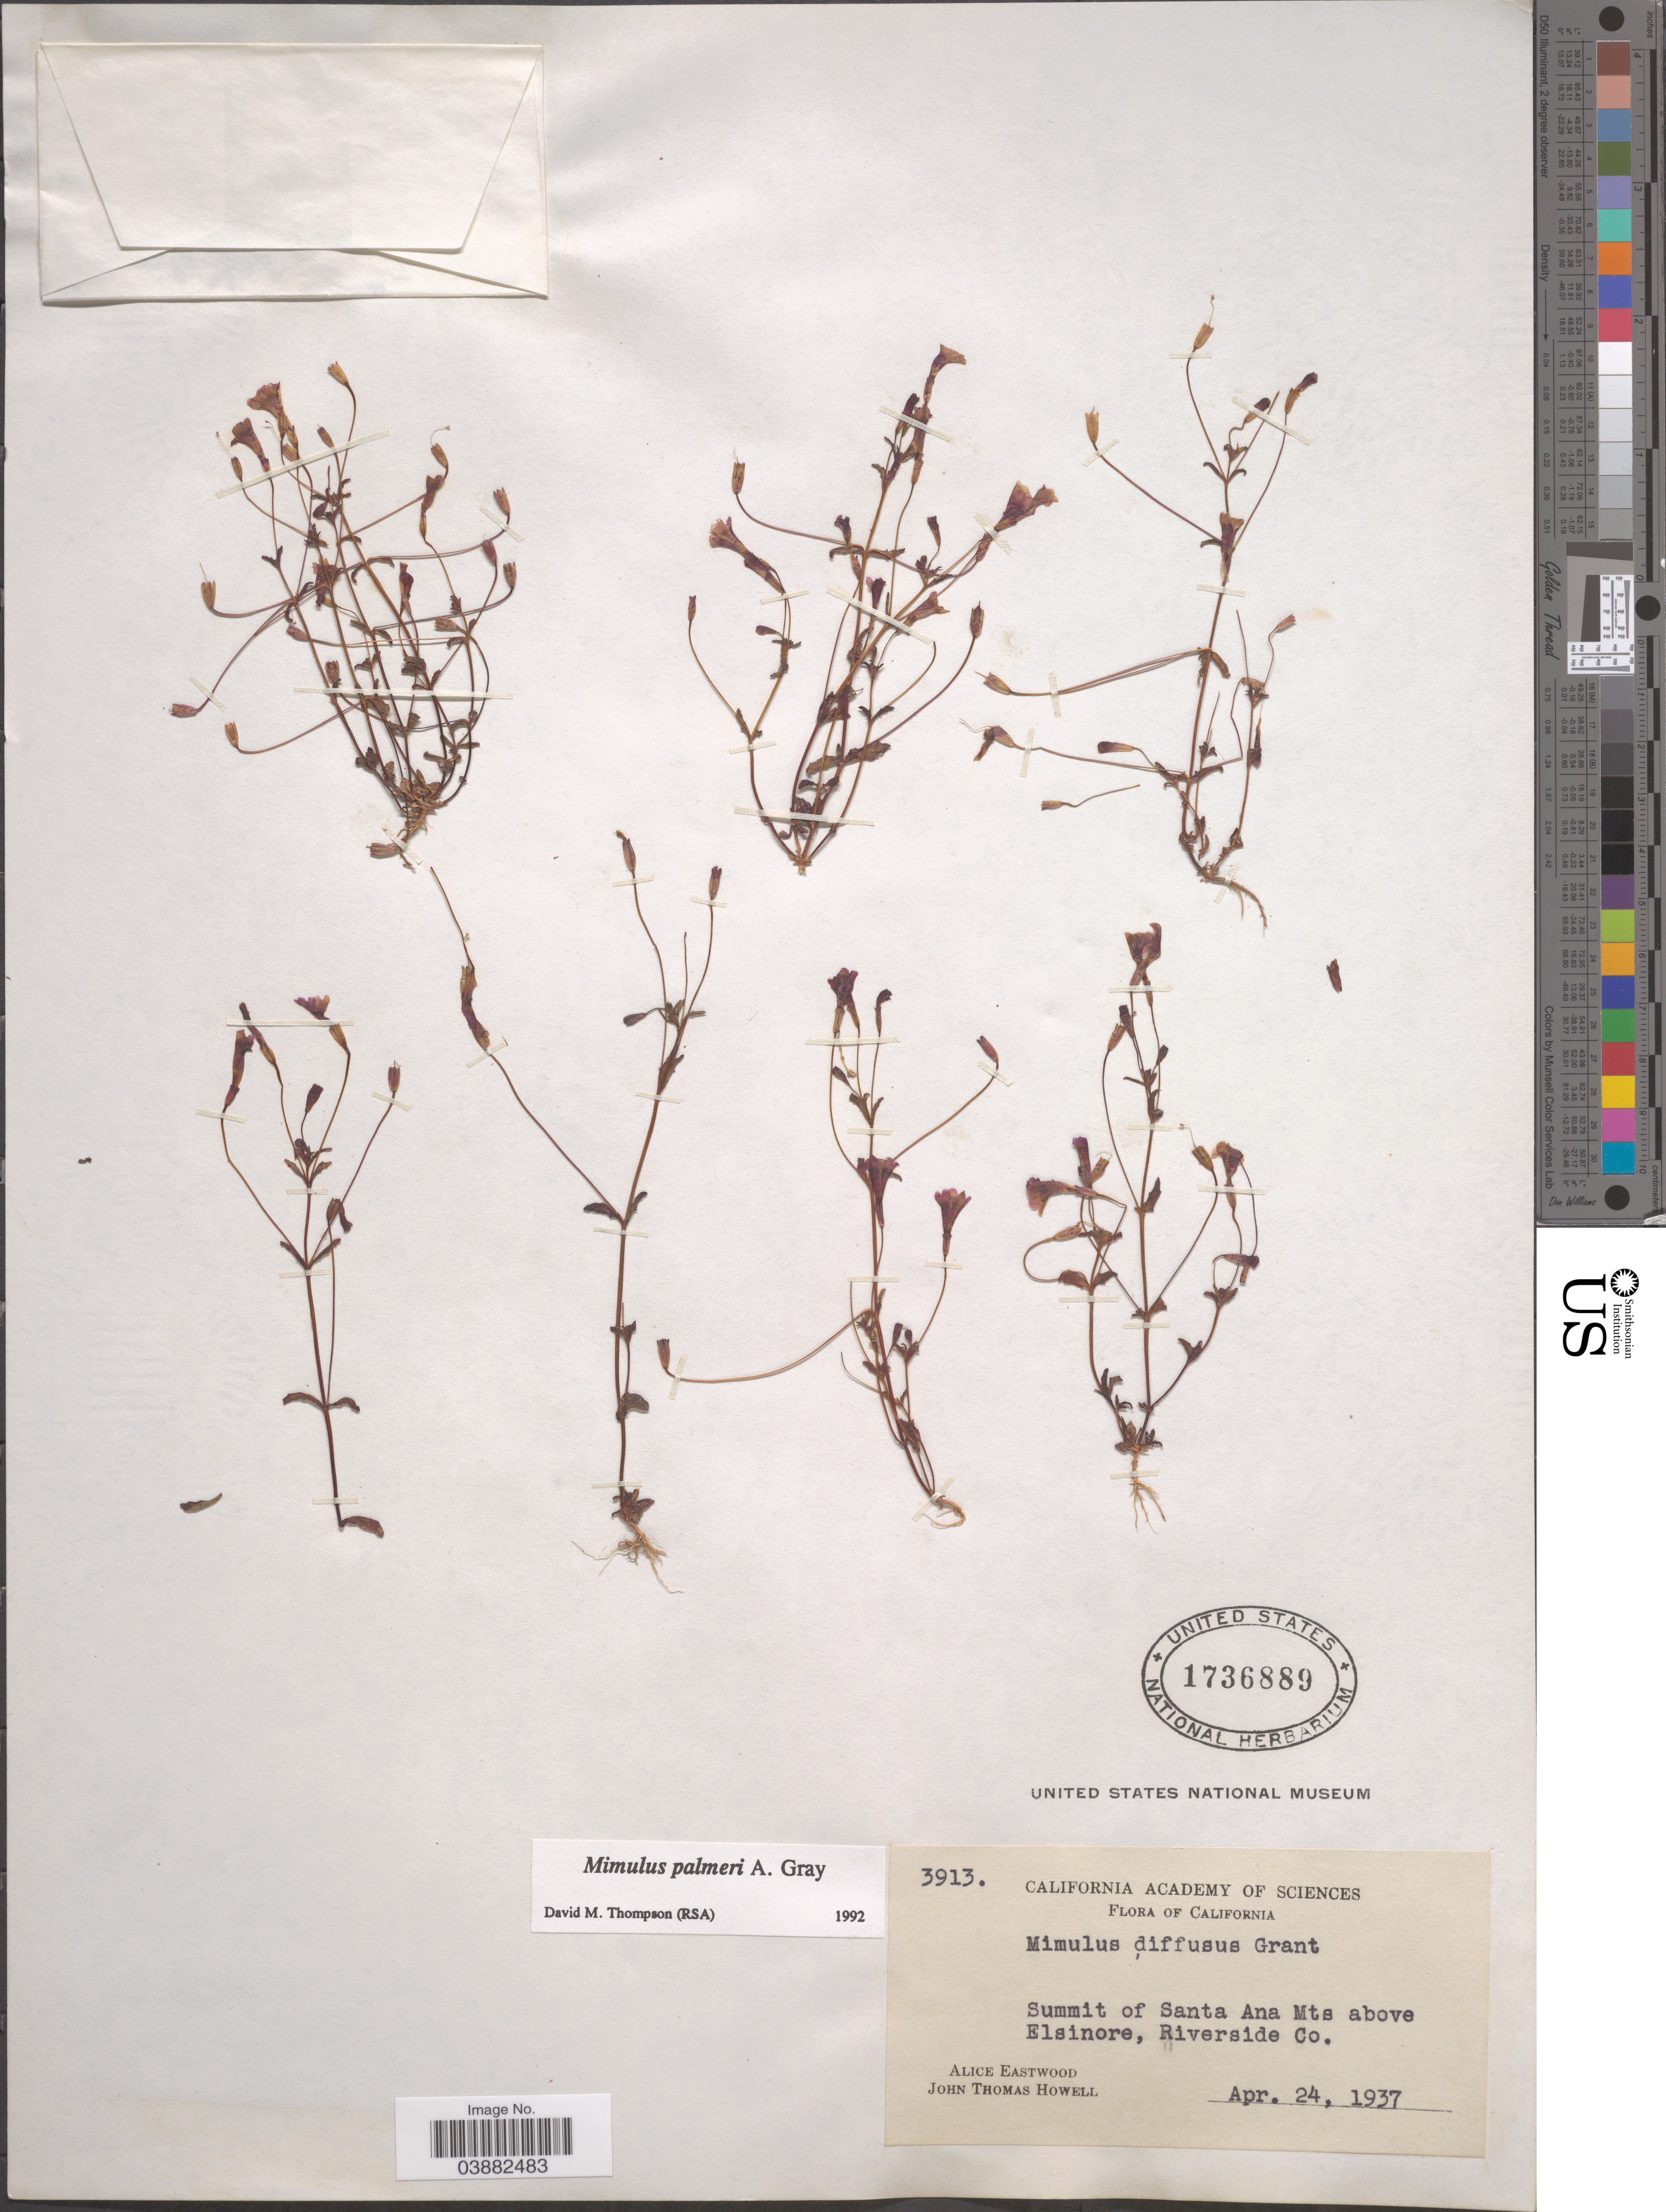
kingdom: Plantae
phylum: Tracheophyta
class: Magnoliopsida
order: Lamiales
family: Phrymaceae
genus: Mimulus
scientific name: Mimulus palmeri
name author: A. Gray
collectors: A. Eastwood & J. T. Howell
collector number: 3913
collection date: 1937-04-24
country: United States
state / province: California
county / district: Riverside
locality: Summit of Santa Ana Mts above Elsinore, Riverside Co.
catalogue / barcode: US 1736889